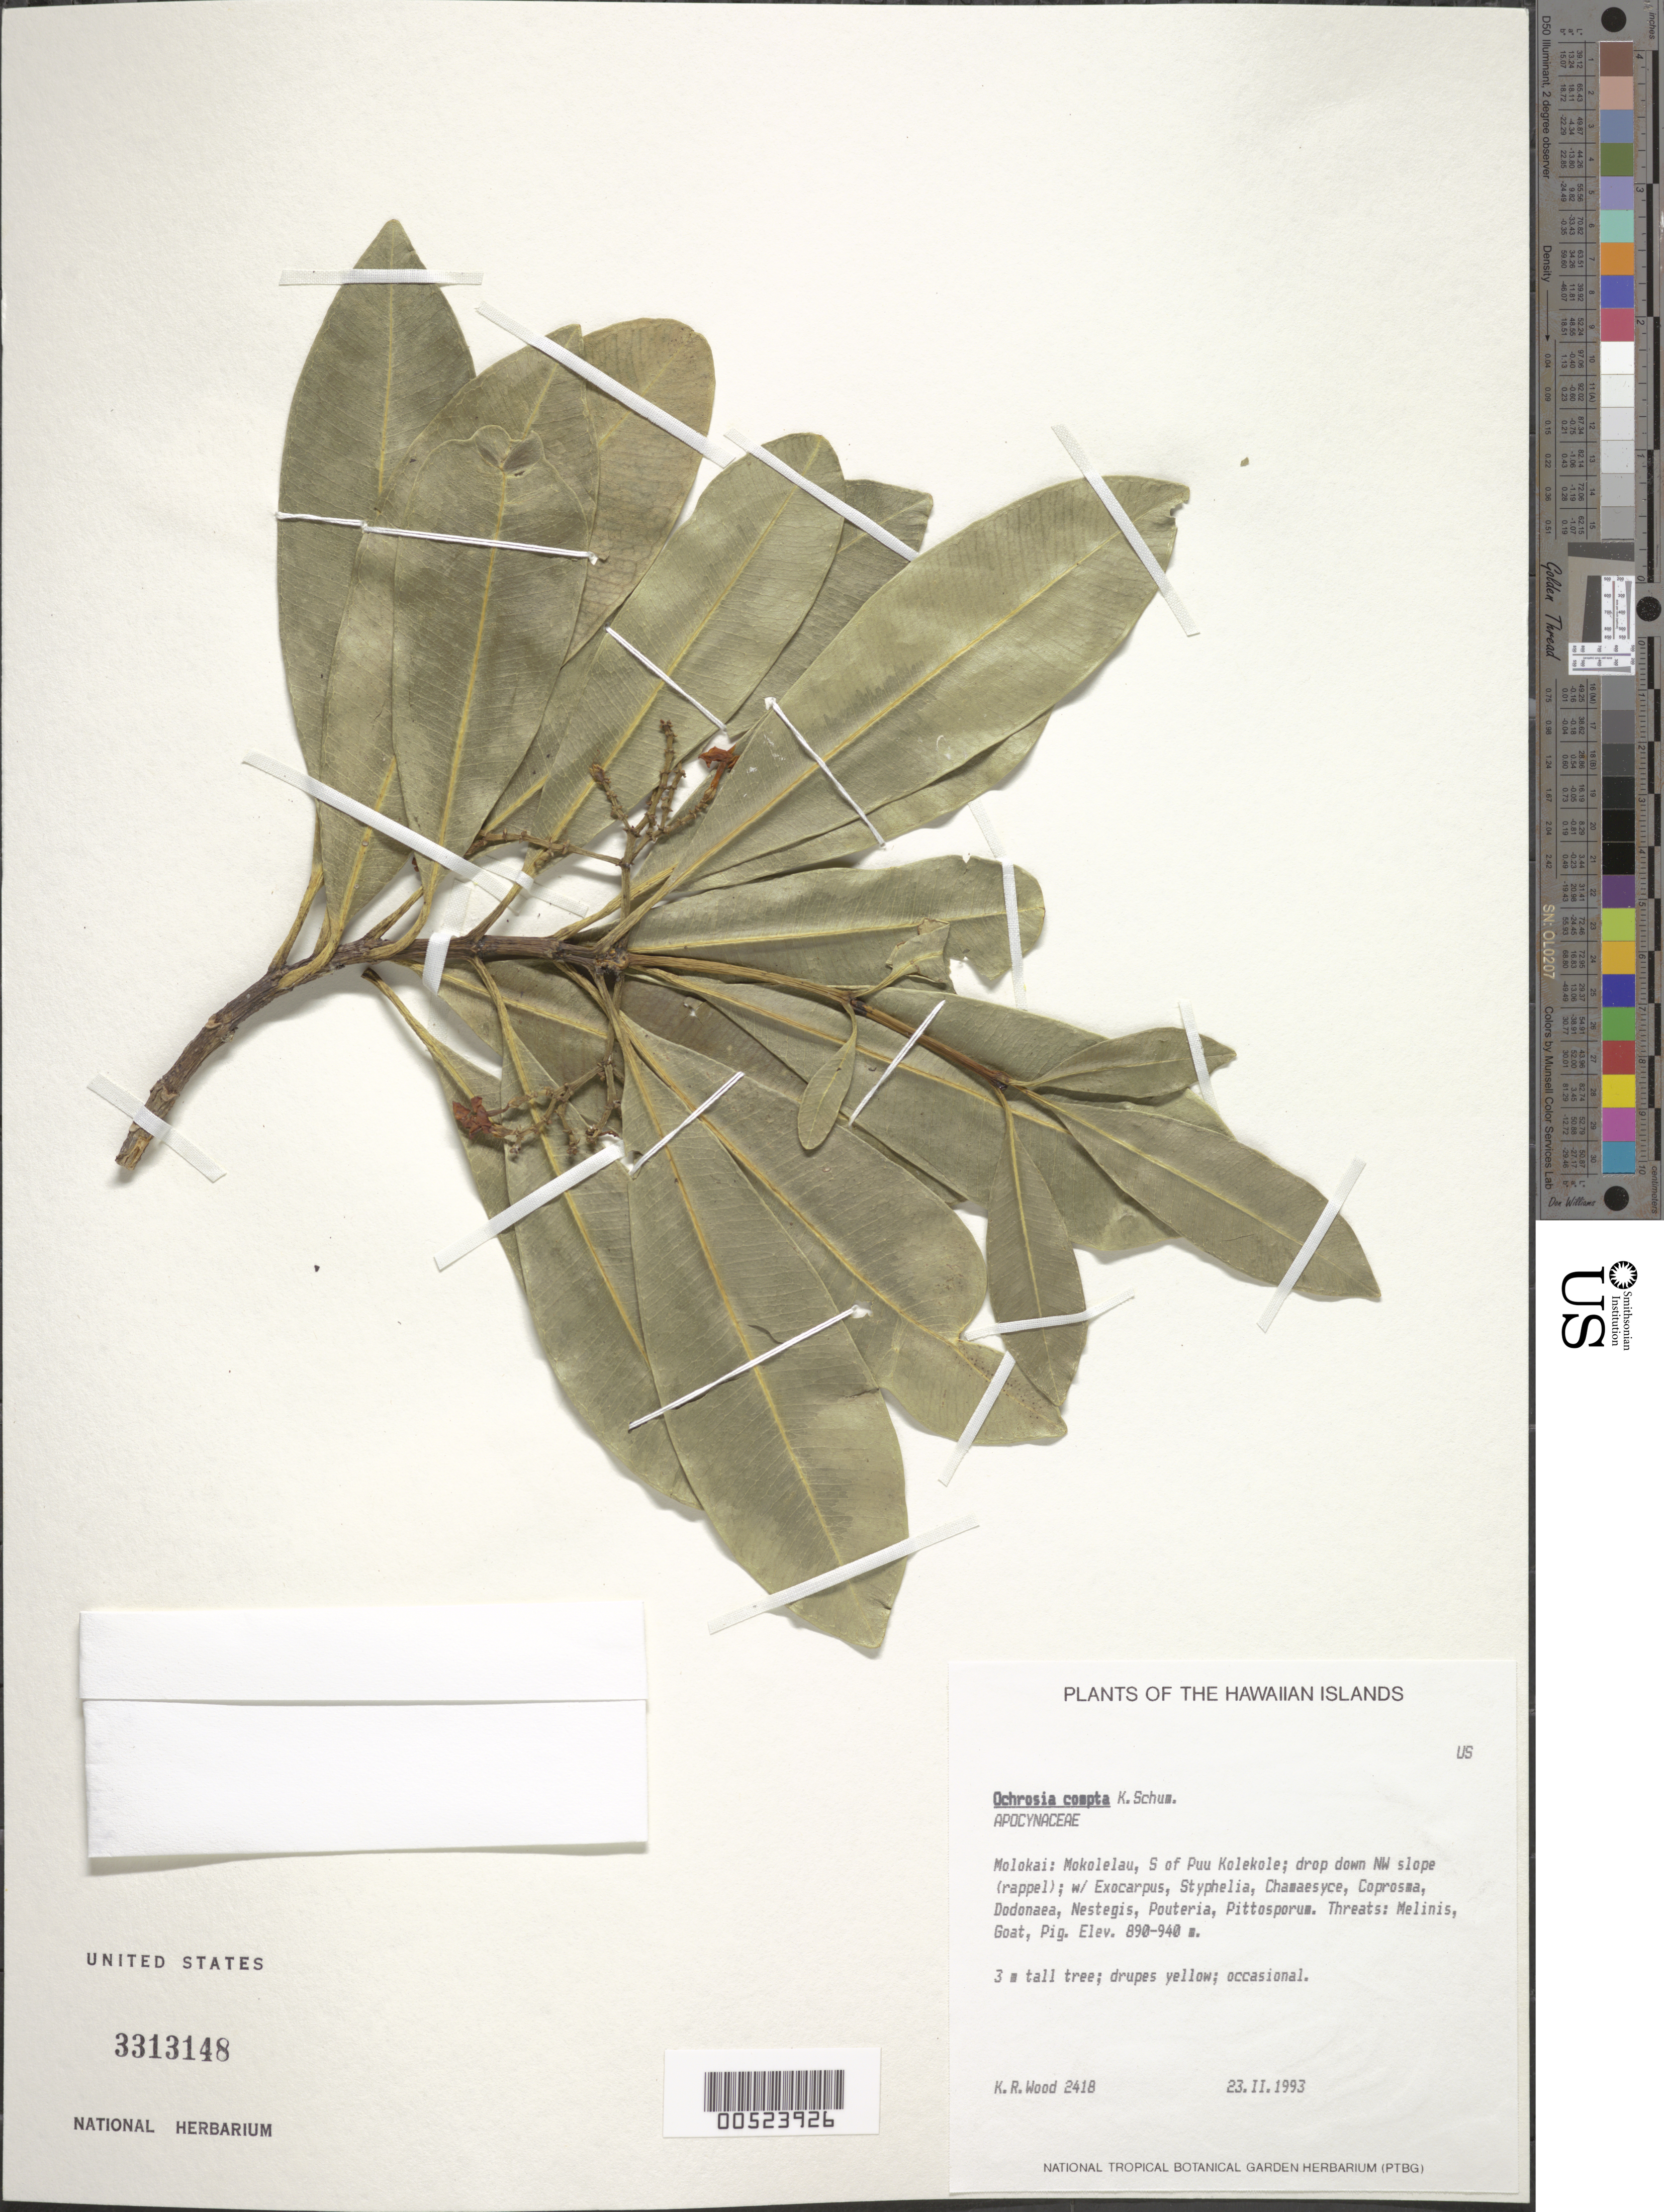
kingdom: Plantae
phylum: Tracheophyta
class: Magnoliopsida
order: Gentianales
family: Apocynaceae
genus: Ochrosia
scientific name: Ochrosia compta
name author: K. Schum.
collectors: K. R. Wood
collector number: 2418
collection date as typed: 23 Feb 1993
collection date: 1993-02-23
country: United States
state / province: Hawaii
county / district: Maui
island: Moloka'i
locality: Mokolehu, S of Puu Kolekole, NW slope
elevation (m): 271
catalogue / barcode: US 3313148